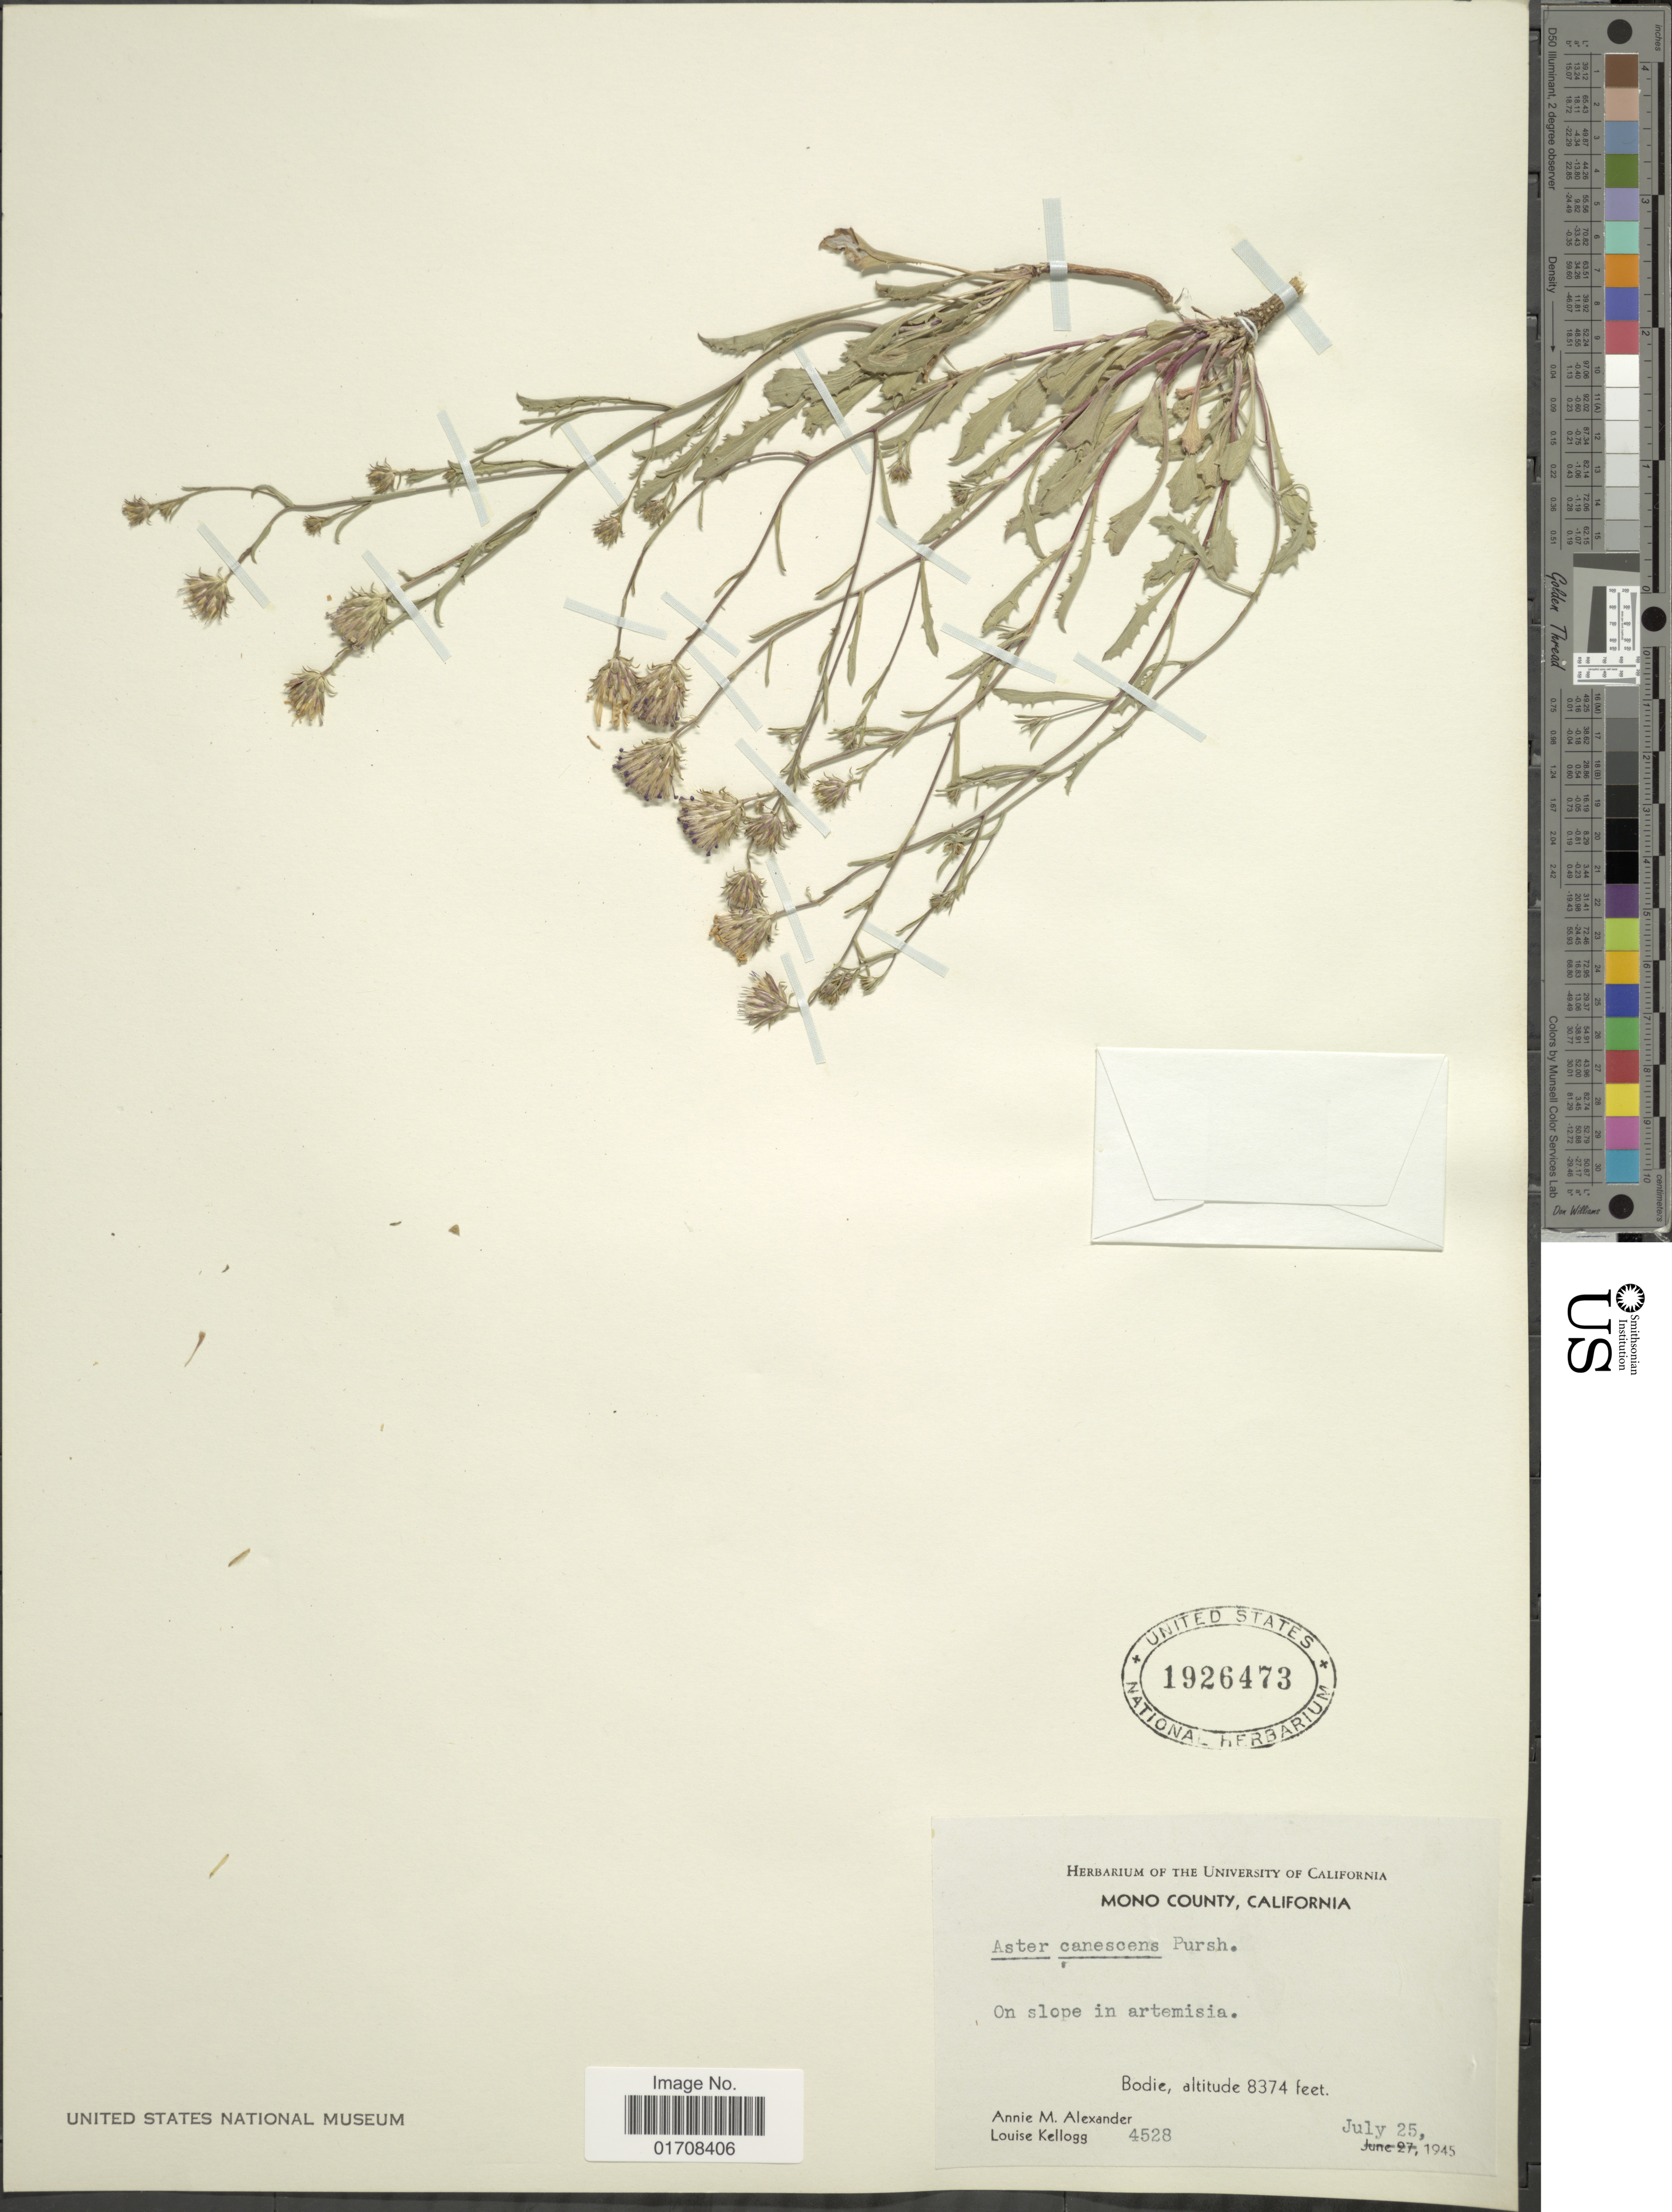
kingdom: Plantae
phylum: Tracheophyta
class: Magnoliopsida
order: Asterales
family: Asteraceae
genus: Machaeranthera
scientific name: Machaeranthera canescens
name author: (Pursh) A. Gray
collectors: A. M. Alexander & L. Kellogg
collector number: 4528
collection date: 1945-07-25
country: United States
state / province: California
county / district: Mono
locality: Mono County, Bodie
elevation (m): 2552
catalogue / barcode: US 1926473